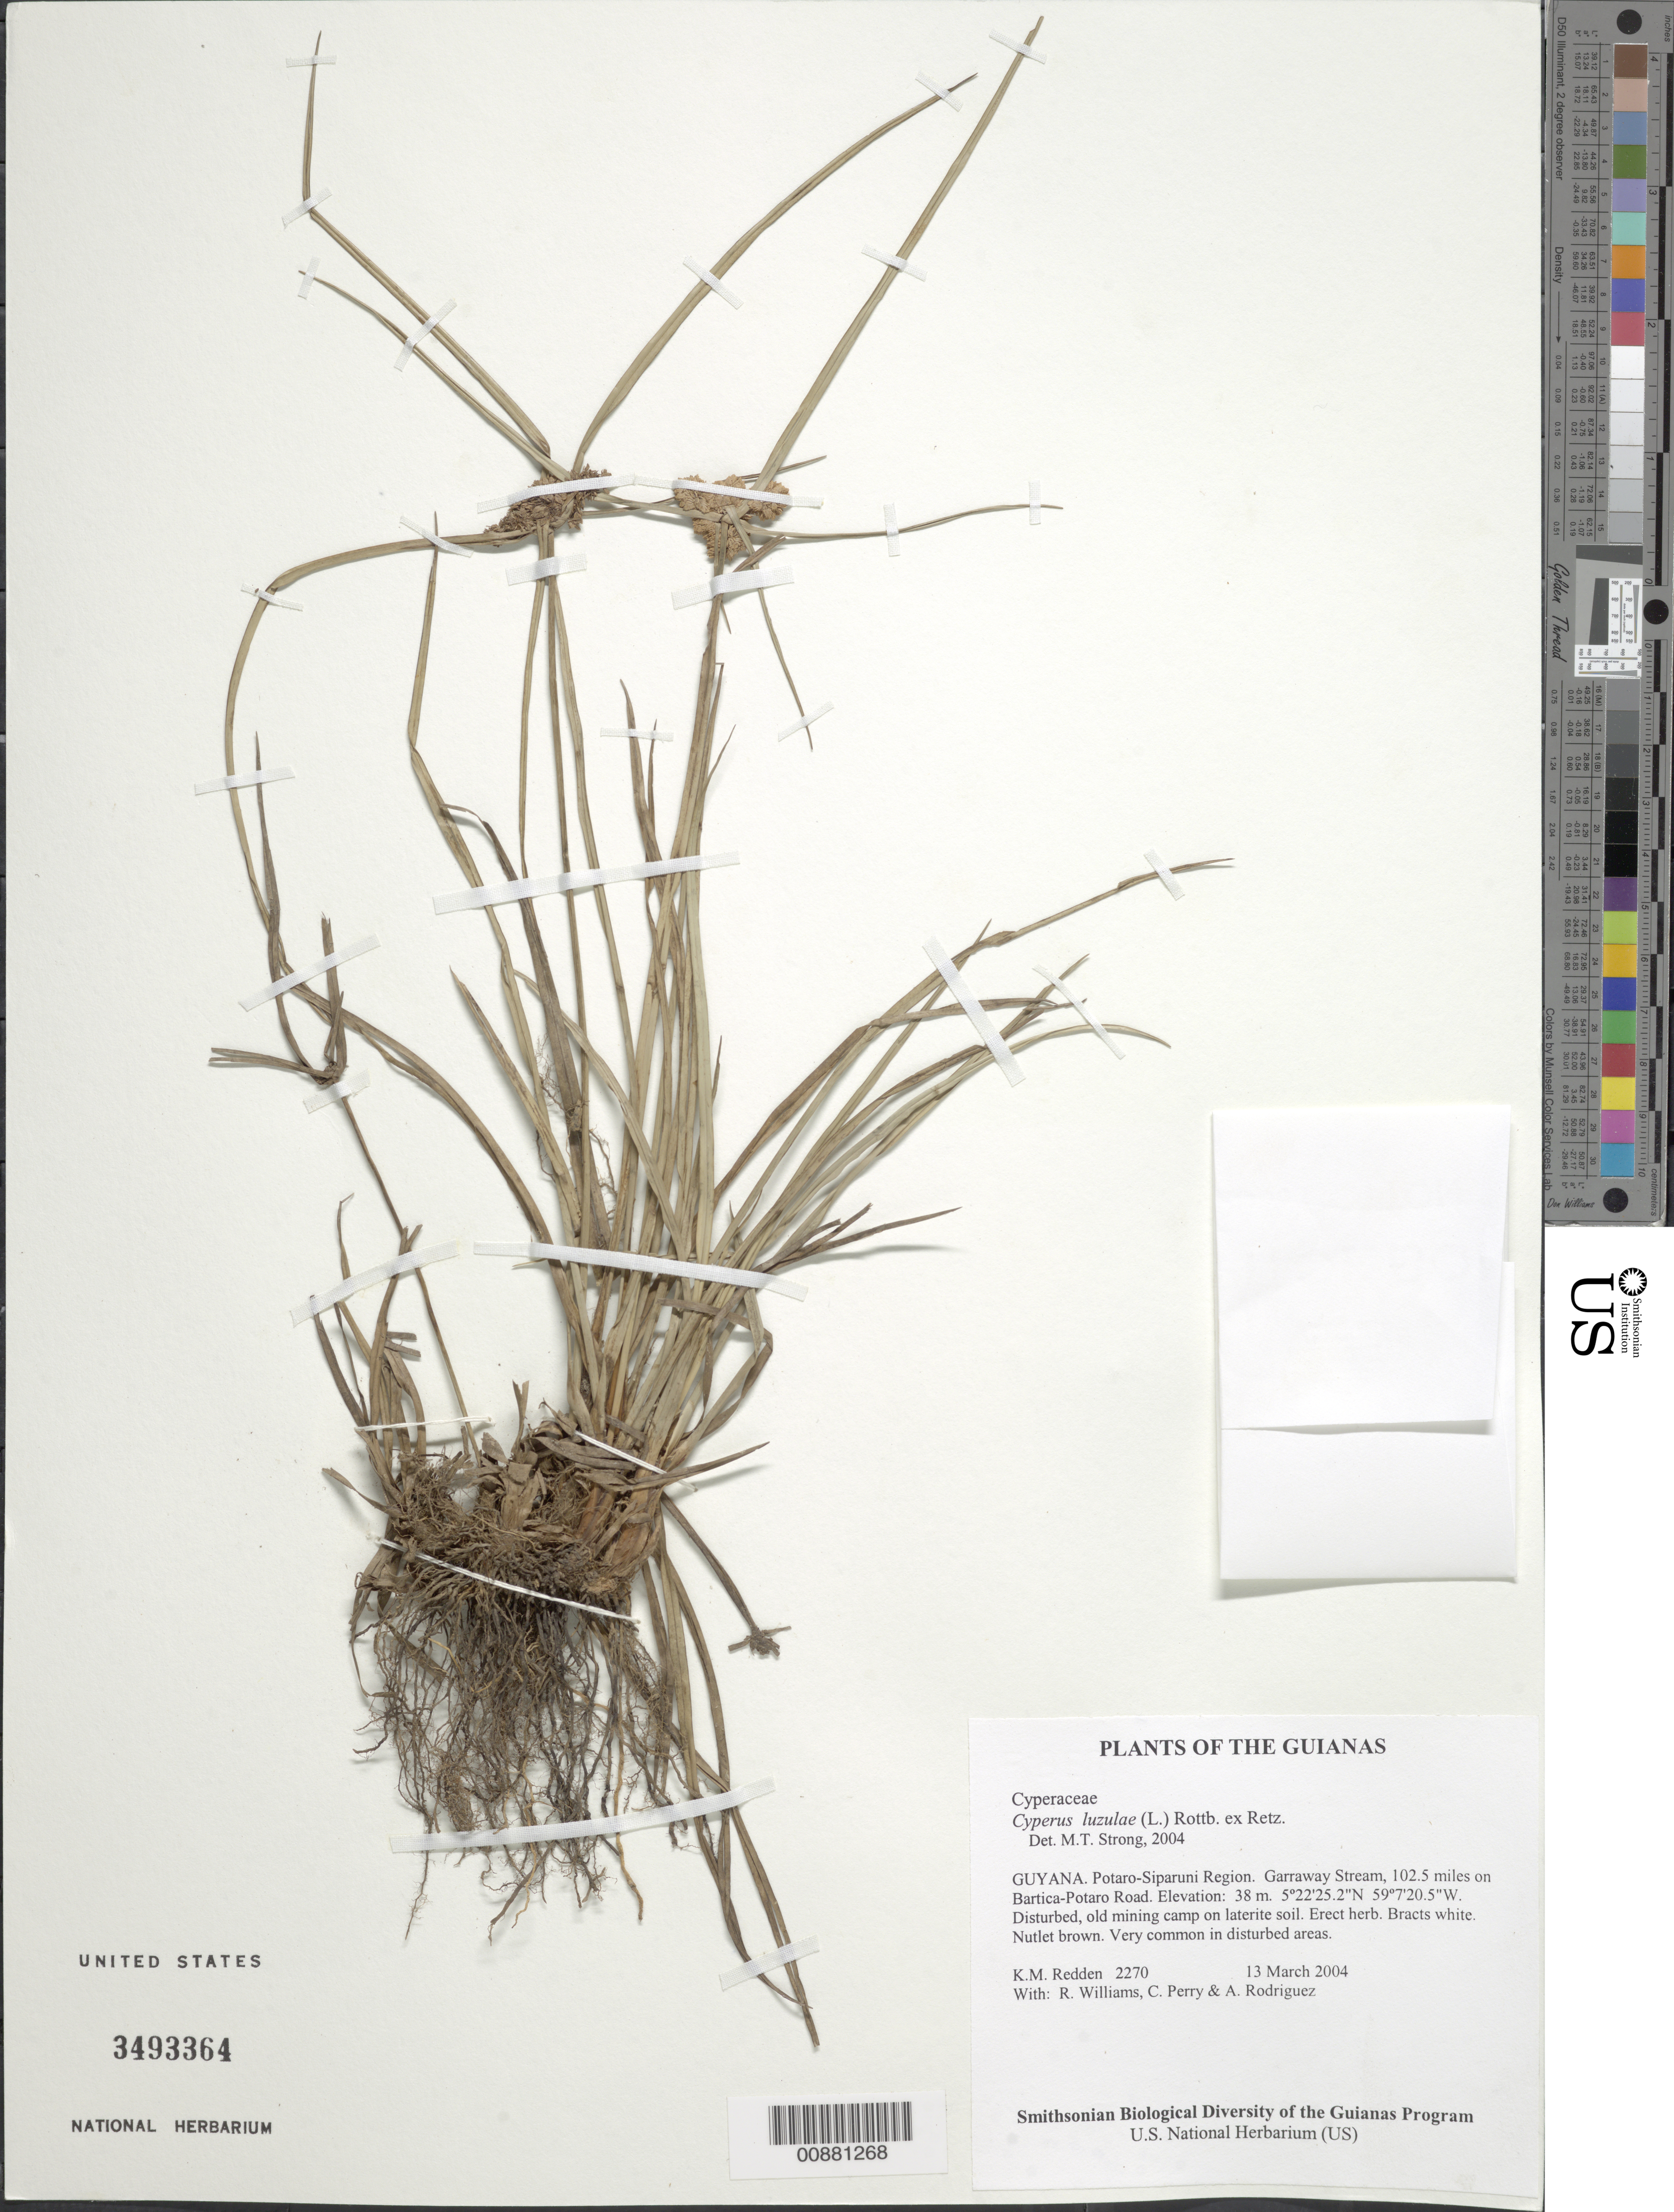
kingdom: Plantae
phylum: Tracheophyta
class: Liliopsida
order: Poales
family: Cyperaceae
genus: Cyperus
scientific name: Cyperus luzulae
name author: (L.) Rottb. ex Retz.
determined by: Strong, M. T., (US), Smithsonian Institution - National Museum of Natural History (UNITED STATES)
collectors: K. M. Redden, R. Williams, C. Perry & A. Rodriguez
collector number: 2270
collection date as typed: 13 March 2004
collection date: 2004-03-13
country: Guyana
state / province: Potaro-Siparuni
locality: Garraway Stream, 102.5 miles on Bartica-Potaro Road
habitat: Disturbed, old mining camp on laterite soil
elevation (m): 38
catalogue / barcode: US 3493364